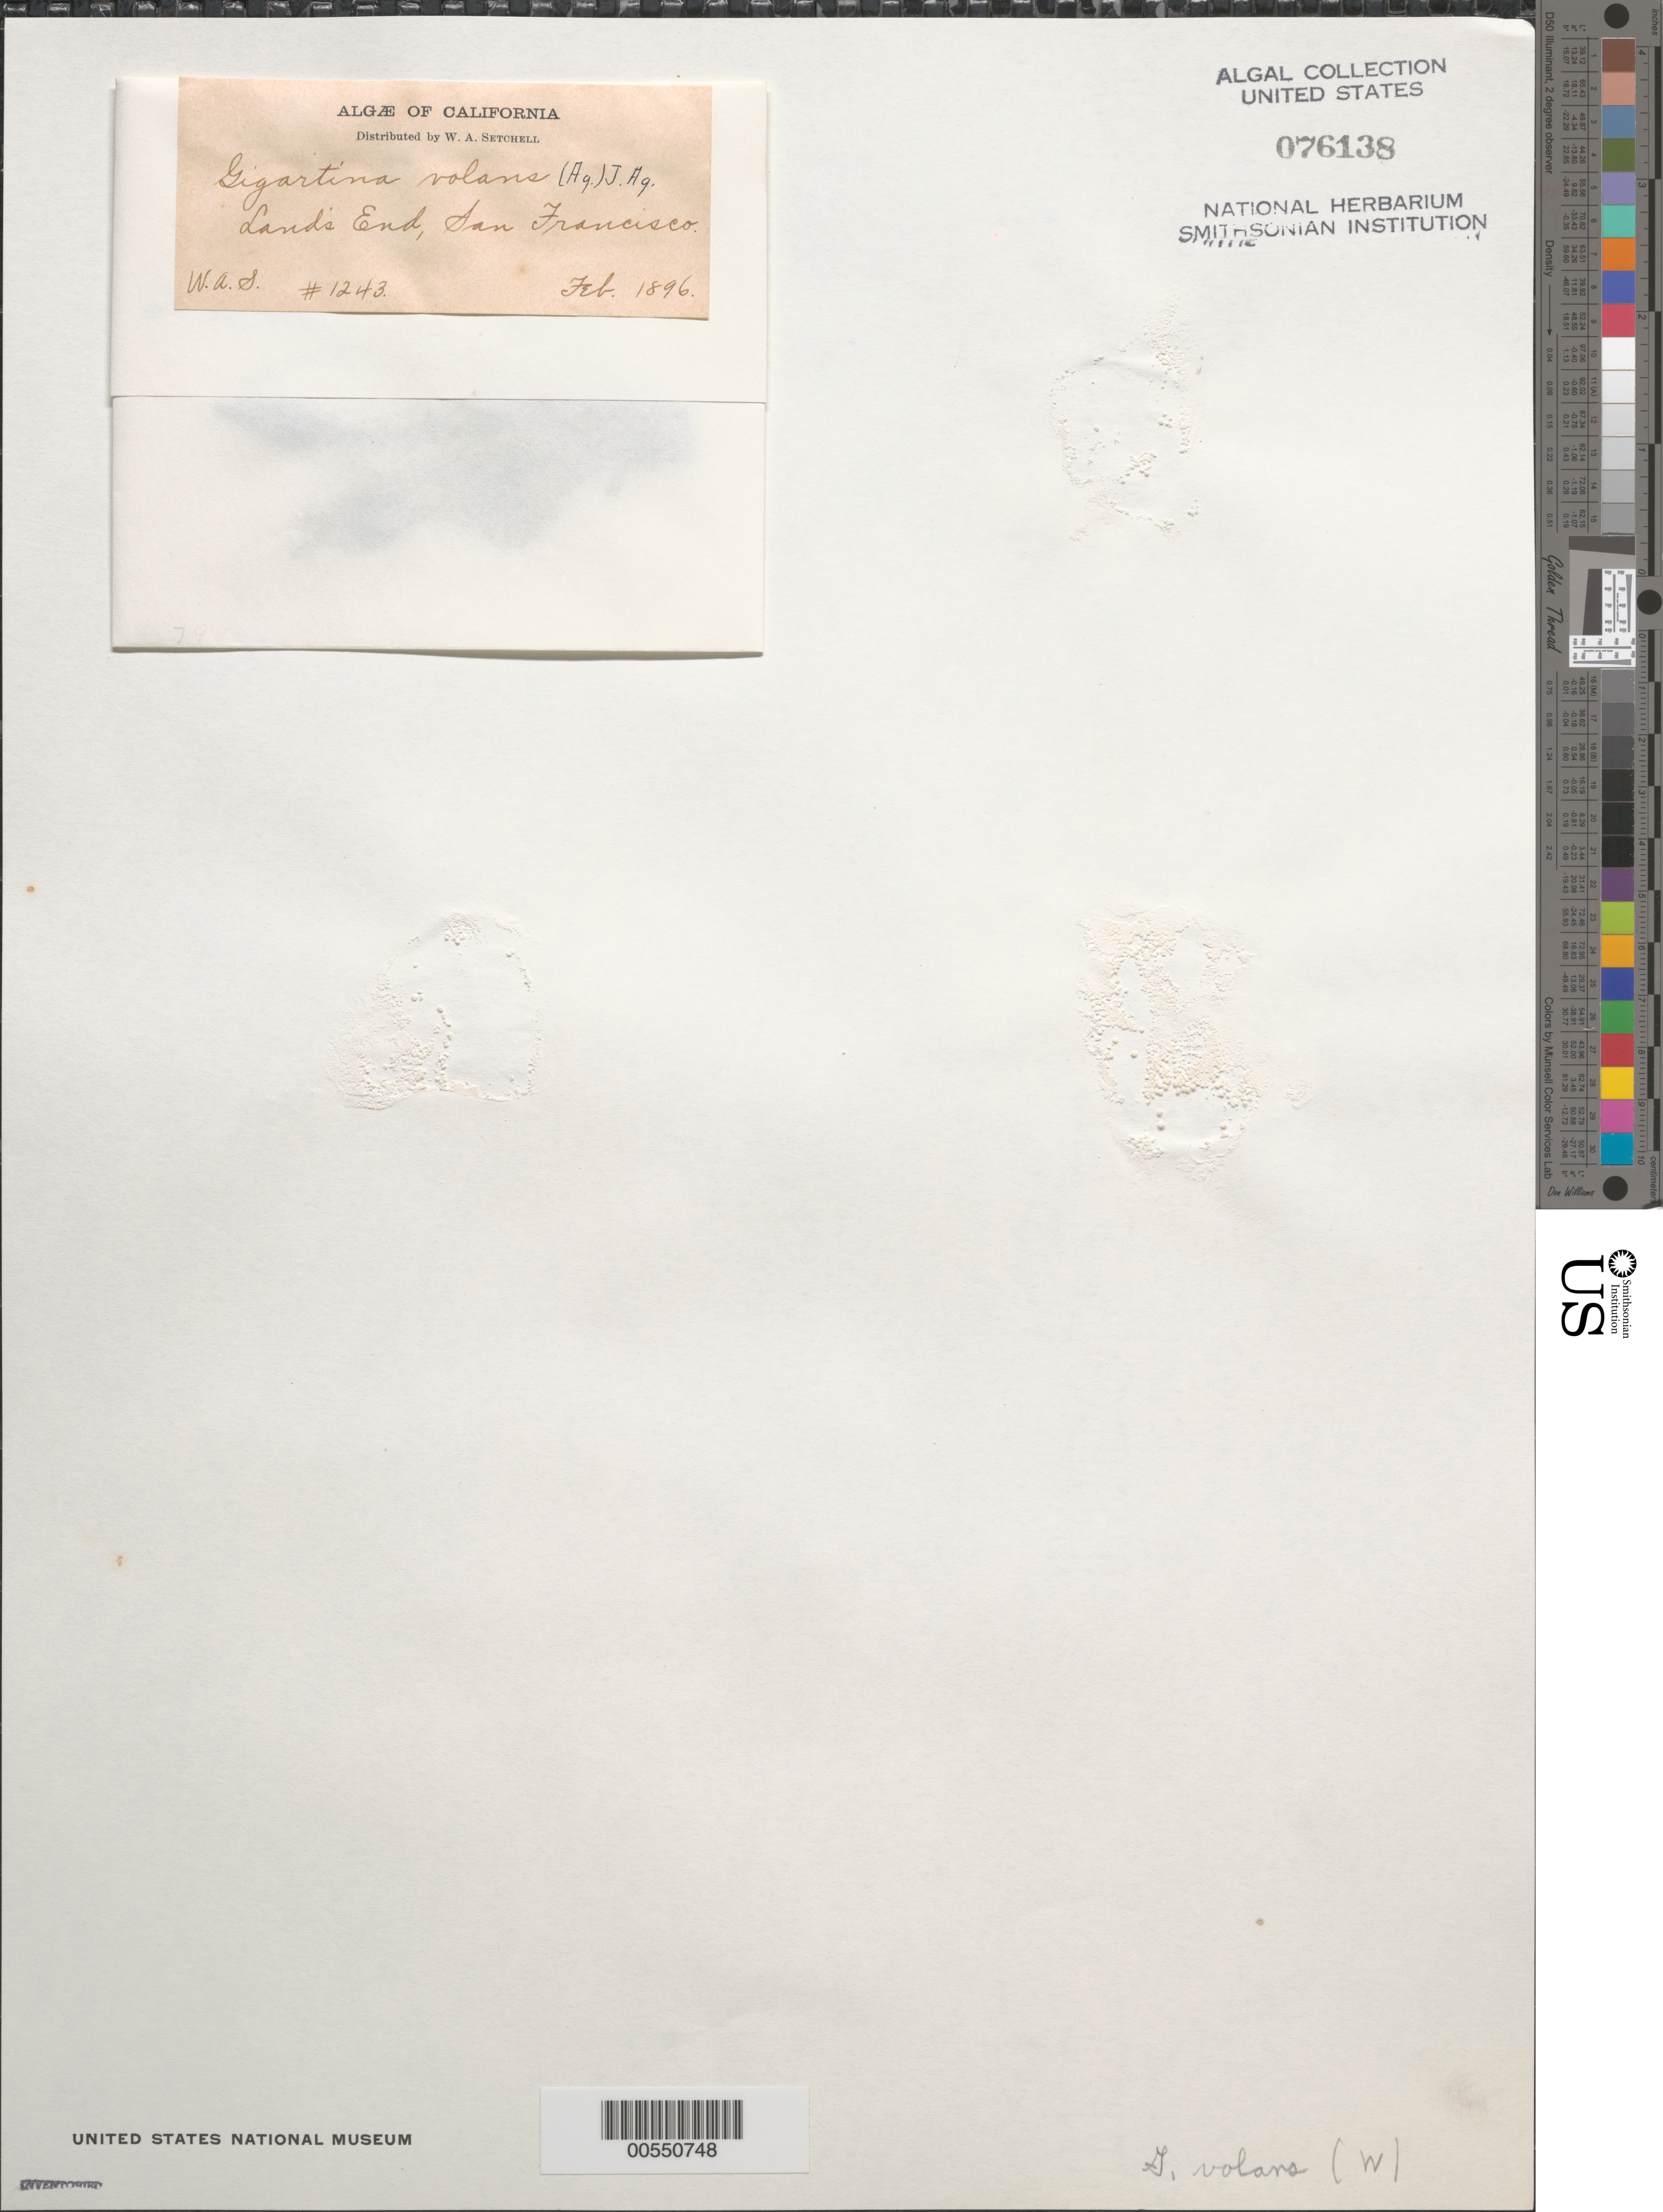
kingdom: Plantae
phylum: Rhodophyta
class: Florideophyceae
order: Gigartinales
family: Gigartinaceae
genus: Mazzaella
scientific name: Mazzaella volans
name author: (C. Agardh) Fredericq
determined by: Algae name updating Project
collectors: W. Setchell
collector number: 1243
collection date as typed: Feb 1896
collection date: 1896-02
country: United States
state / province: California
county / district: San Francisco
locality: San Francisco, Lands End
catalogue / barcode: US 76138